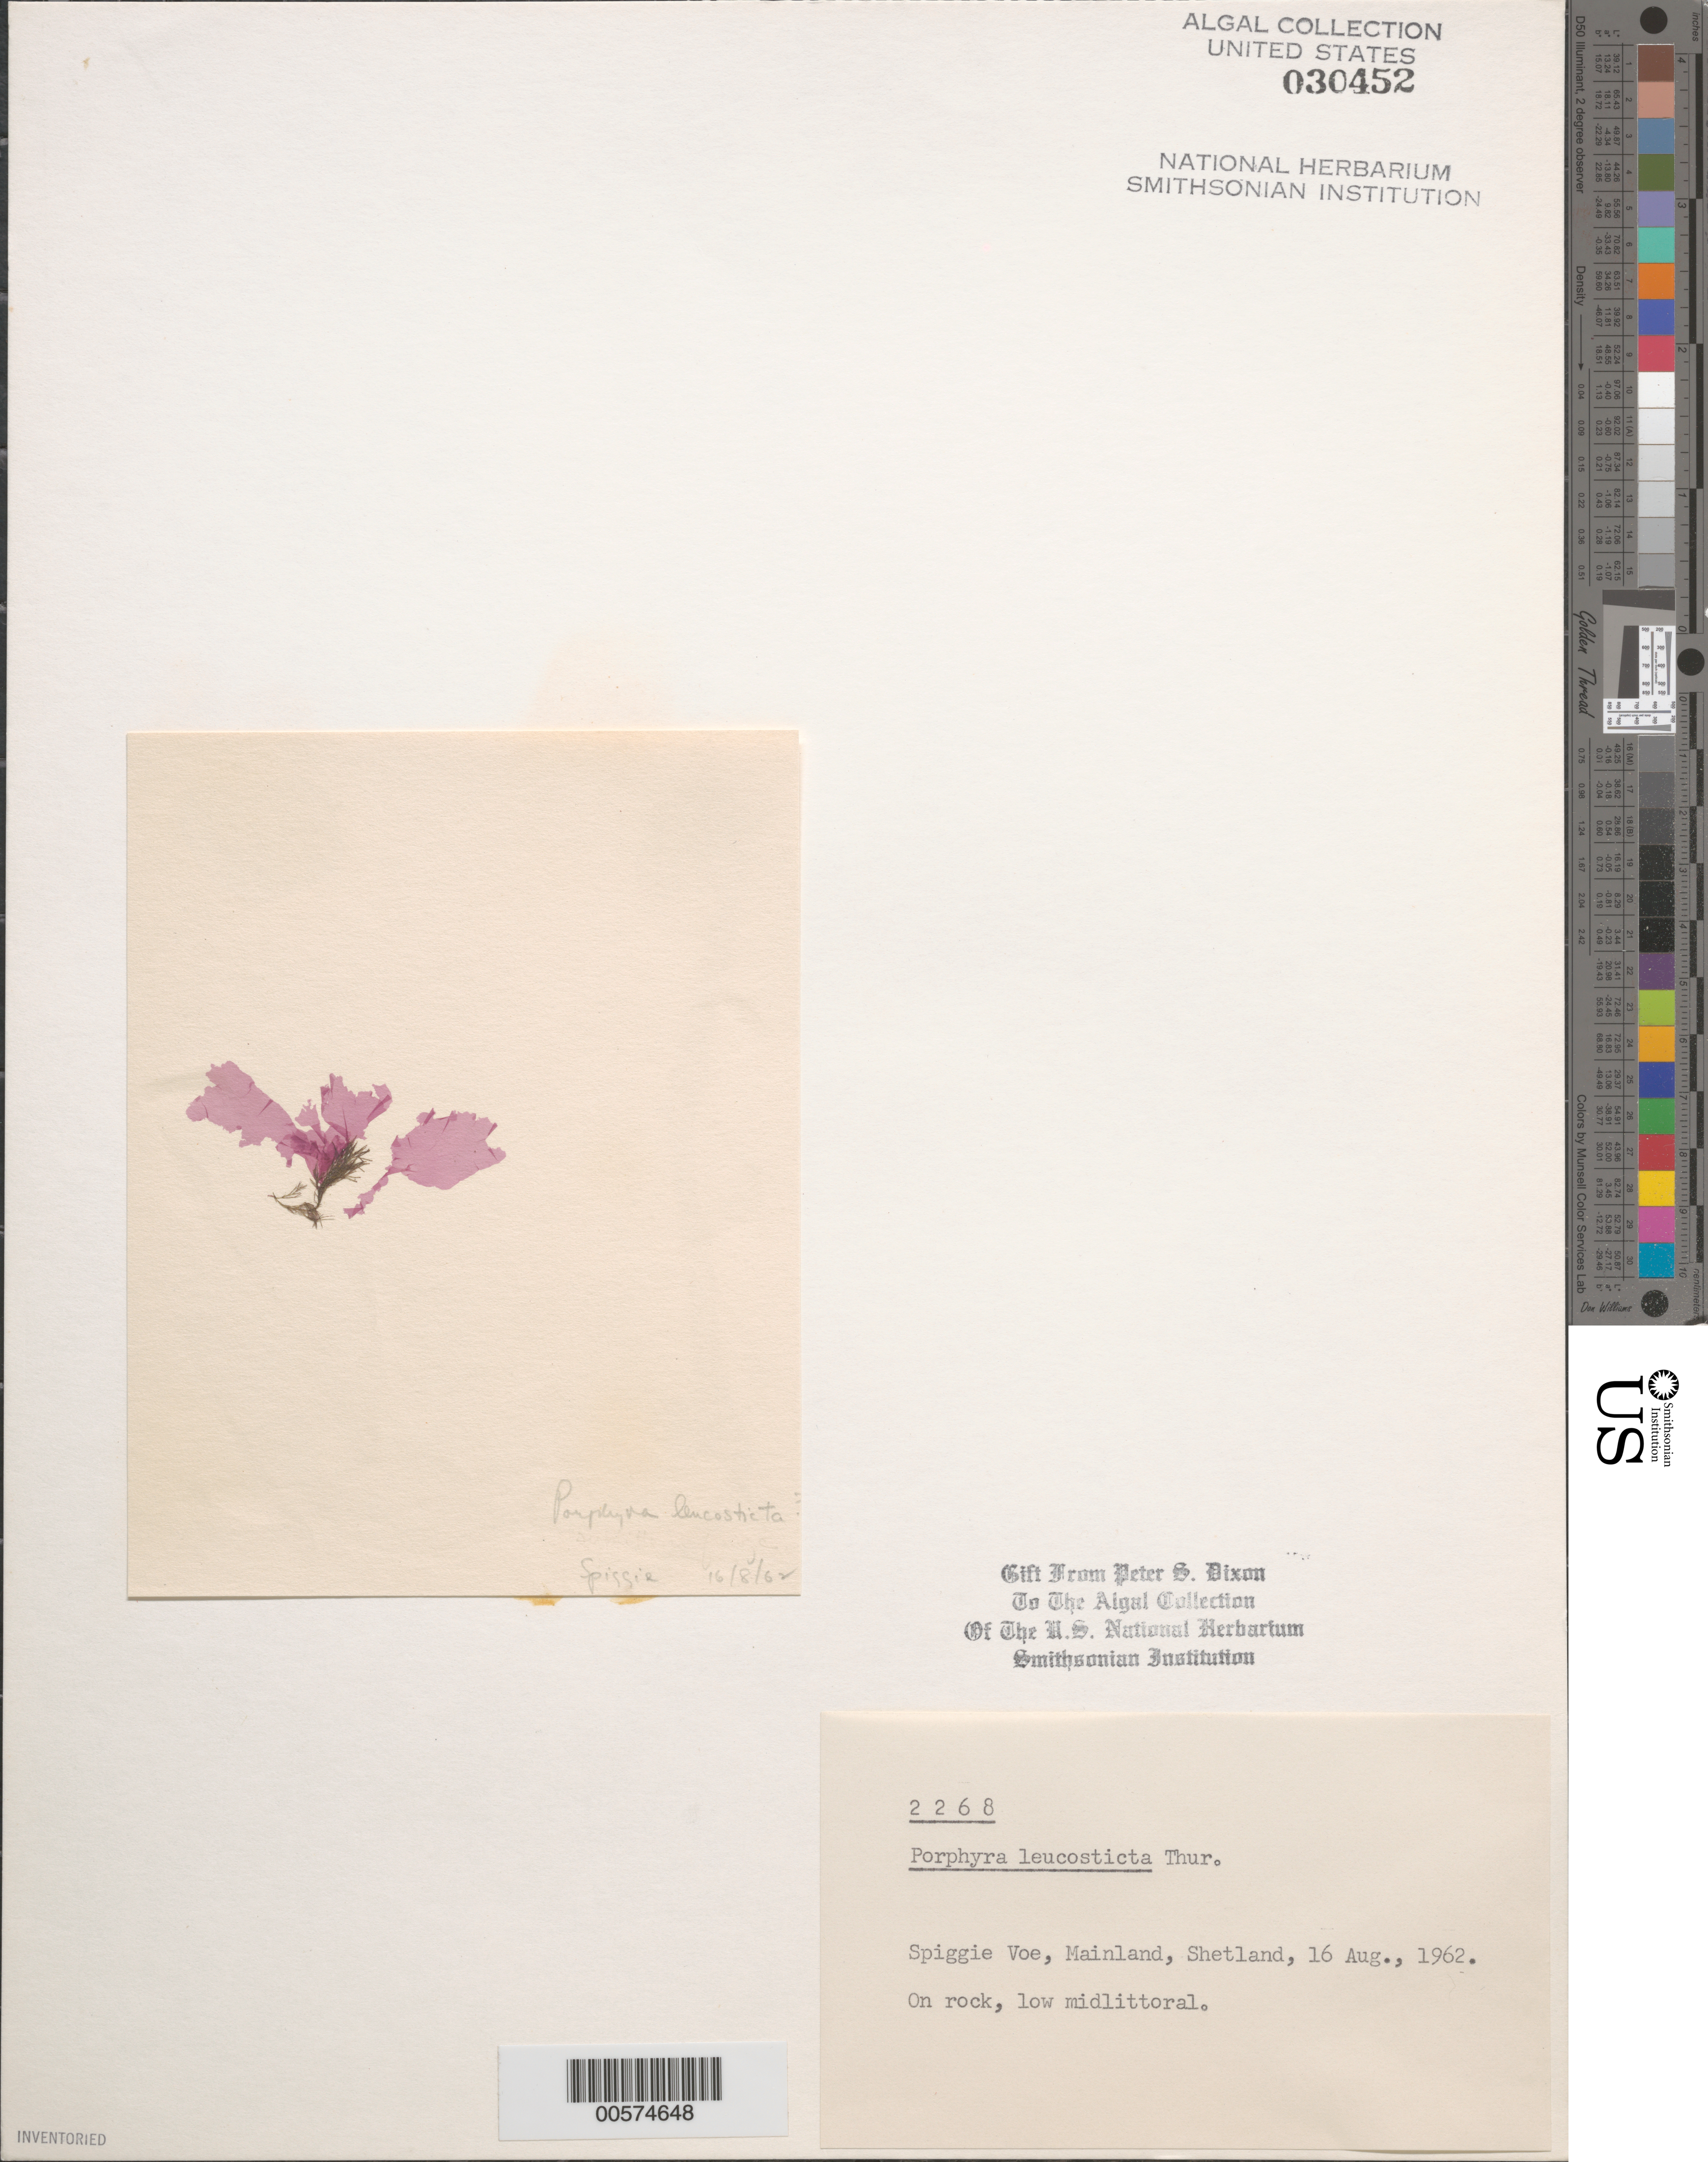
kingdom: Plantae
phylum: Rhodophyta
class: Bangiophyceae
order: Bangiales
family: Bangiaceae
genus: Pyropia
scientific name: Pyropia leucosticta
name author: (Thuret) Neefus & J. Brodie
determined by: Algae name updating Project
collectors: P. S. Dixon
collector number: PSD 2268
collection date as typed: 16 Aug 1962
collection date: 1962-08-16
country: United Kingdom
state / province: Scotland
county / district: Shetland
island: Mainland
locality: Spiggie Voe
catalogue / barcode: US 30452